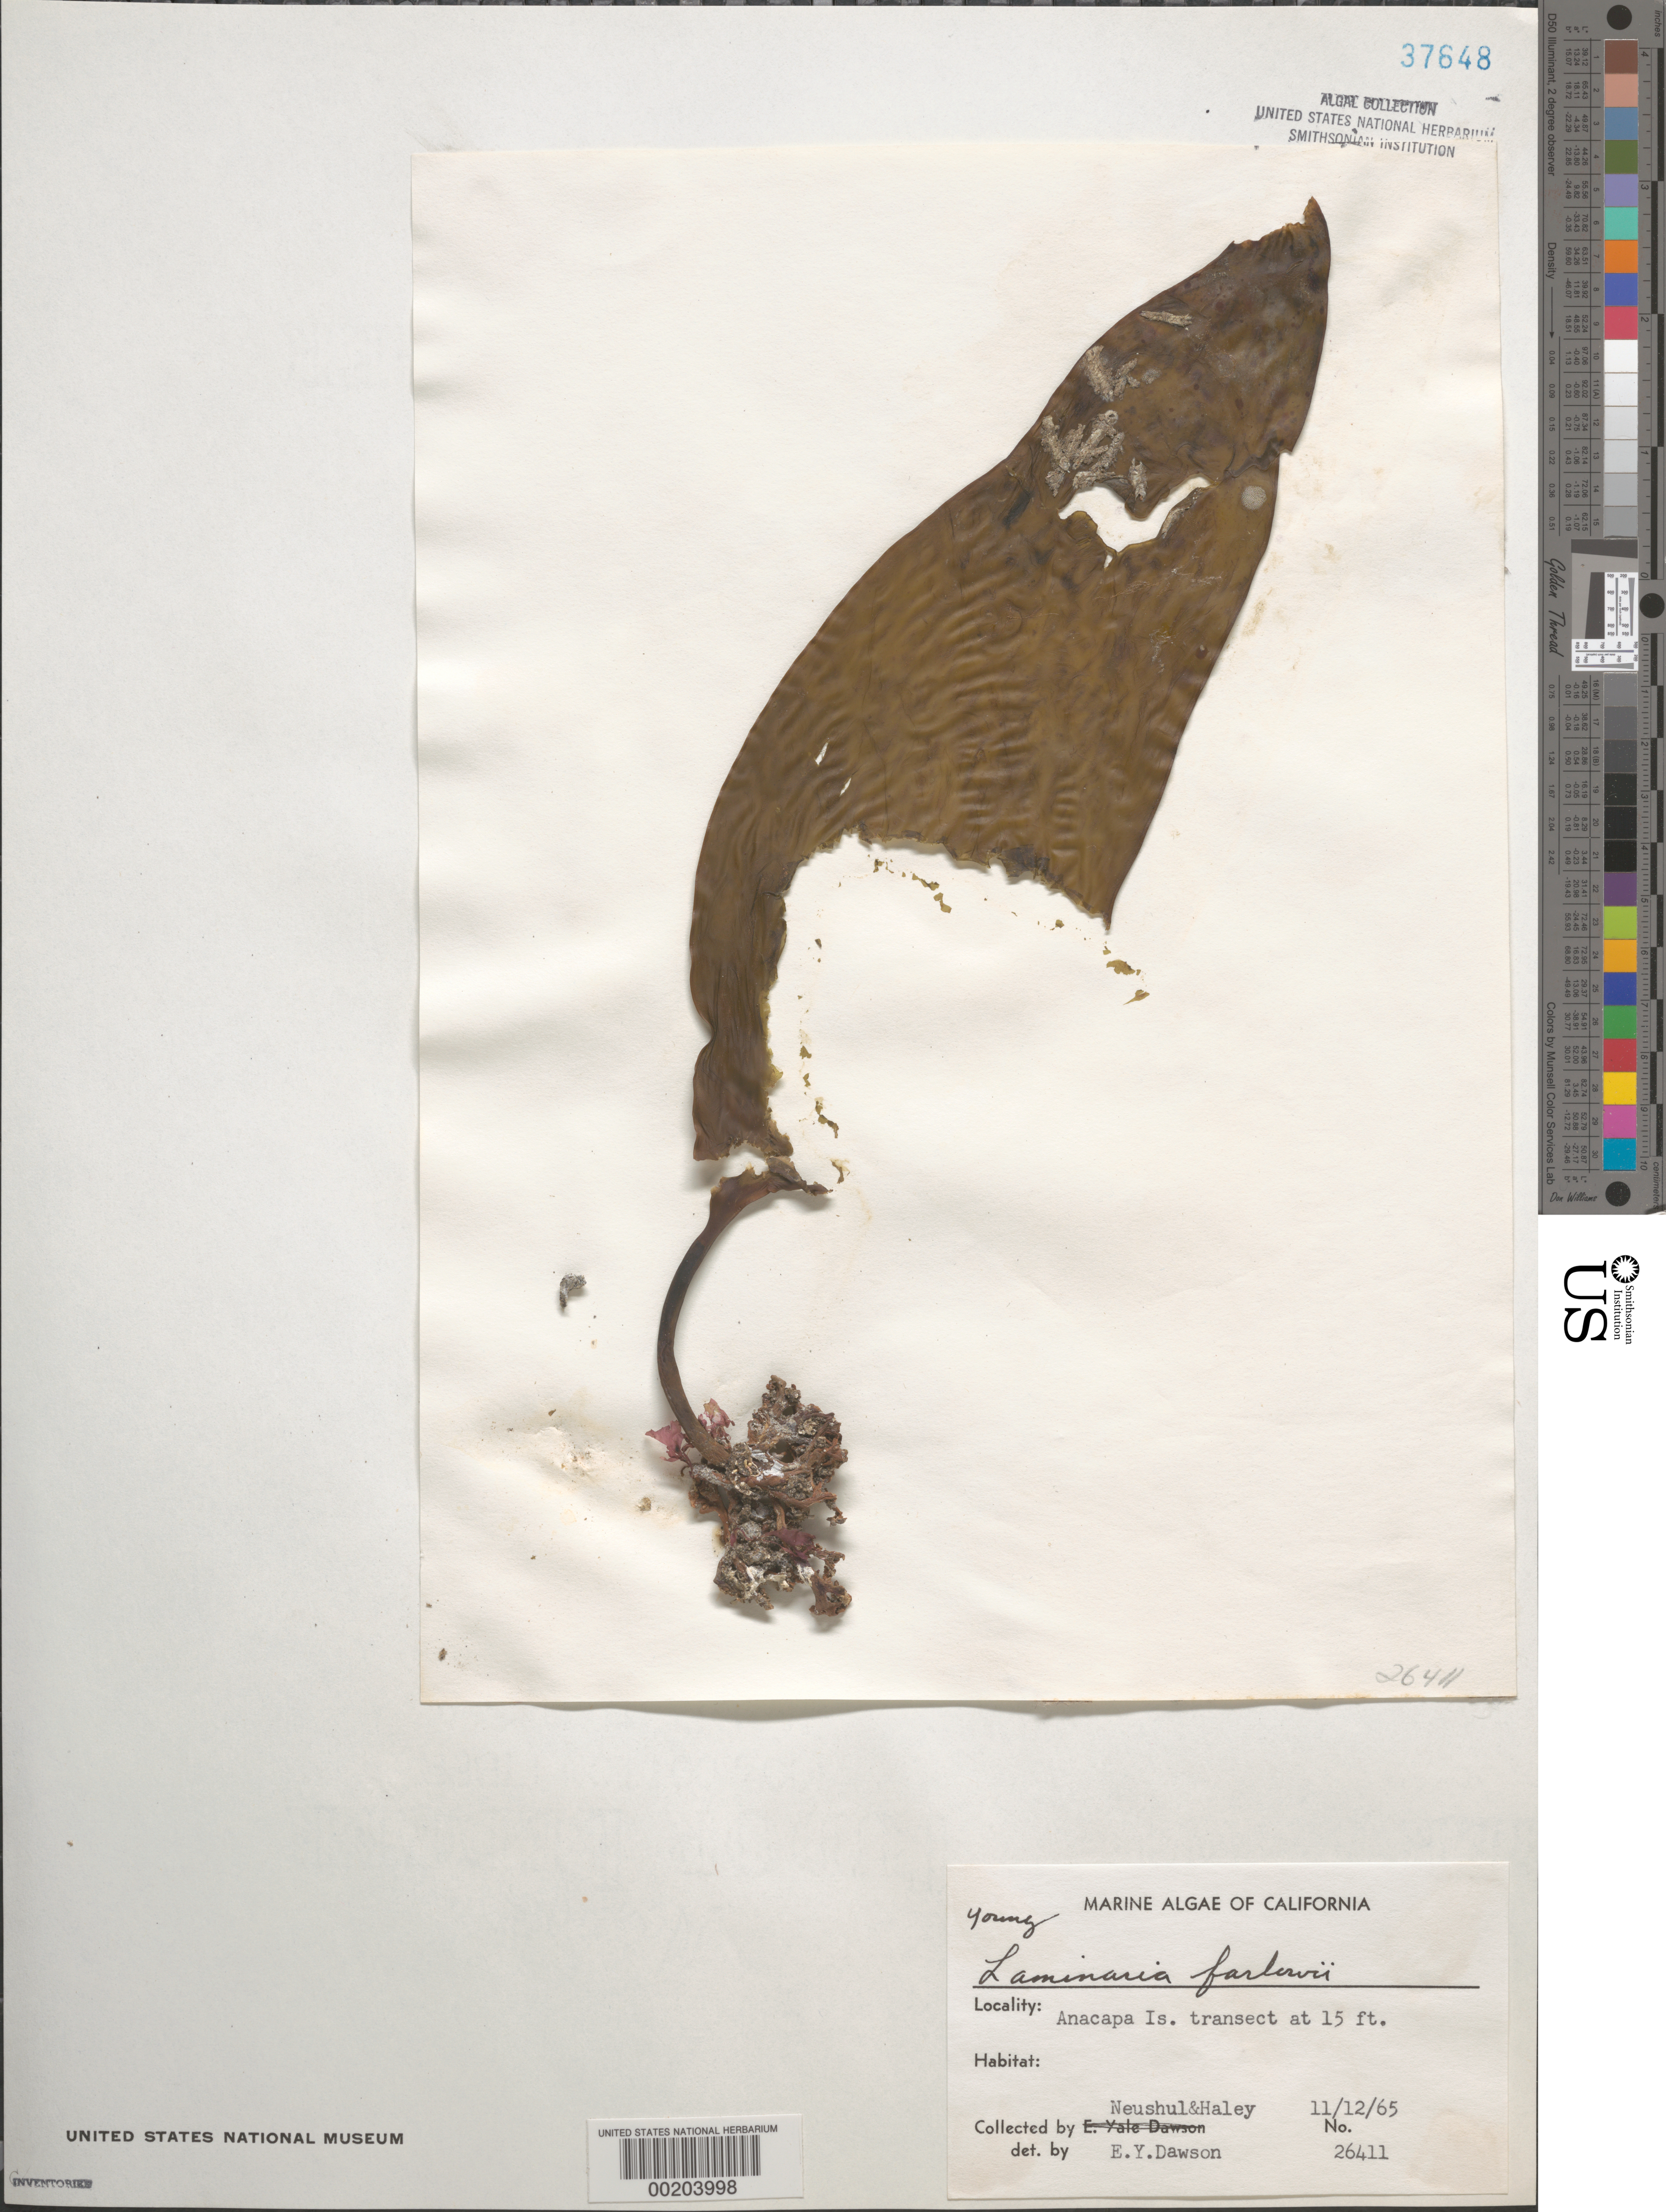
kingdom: Chromista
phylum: Ochrophyta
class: Phaeophyceae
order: Laminariales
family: Laminariaceae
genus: Laminaria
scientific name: Laminaria farlowii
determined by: Dawson, E. Y.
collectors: M. Neushul & B. Haley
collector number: EYD 26411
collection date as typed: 12 Nov 1965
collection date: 1965-11-12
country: United States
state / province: California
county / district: Ventura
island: Anacapa Island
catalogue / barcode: US 37648